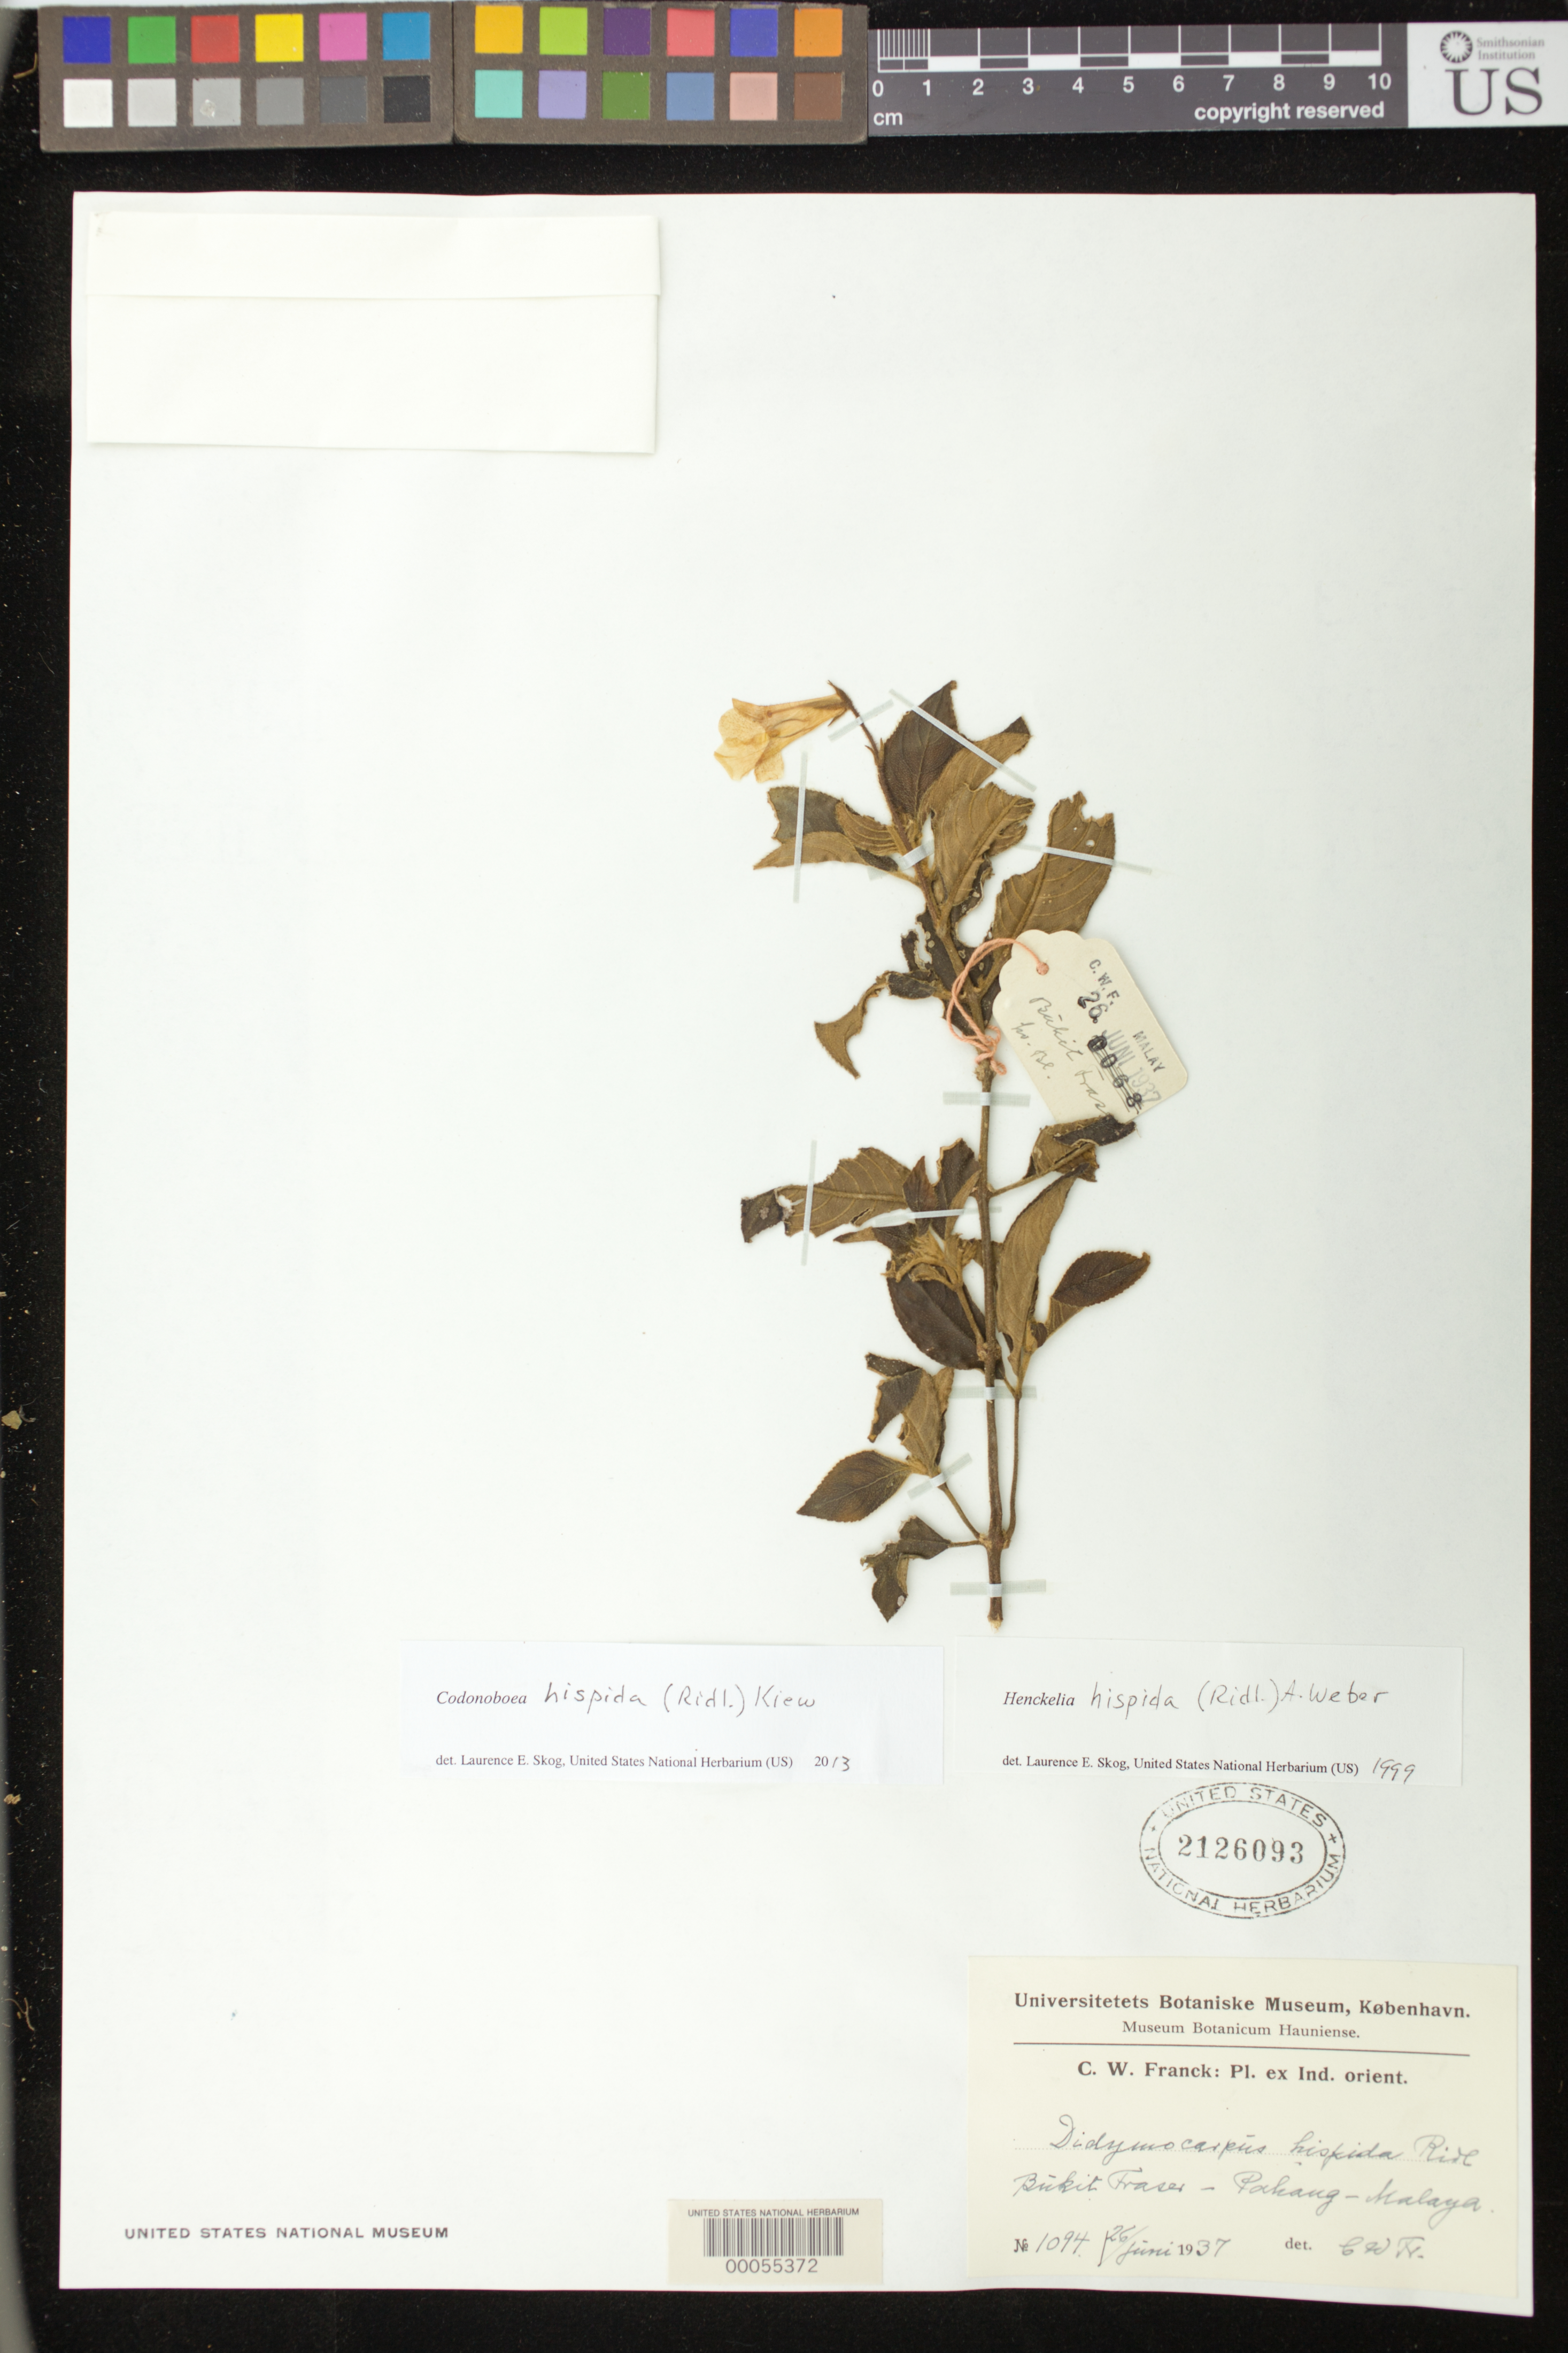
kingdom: Plantae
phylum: Tracheophyta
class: Magnoliopsida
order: Lamiales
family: Gesneriaceae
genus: Codonoboea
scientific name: Codonoboea hispida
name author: (Ridl.) Kiew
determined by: Skog, Laurence E.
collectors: C. Franck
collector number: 1094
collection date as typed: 26 Jun 1937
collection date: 1937-06-26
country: Malaysia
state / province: Pahang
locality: Pahang, Bukit fraser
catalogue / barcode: US 2126093